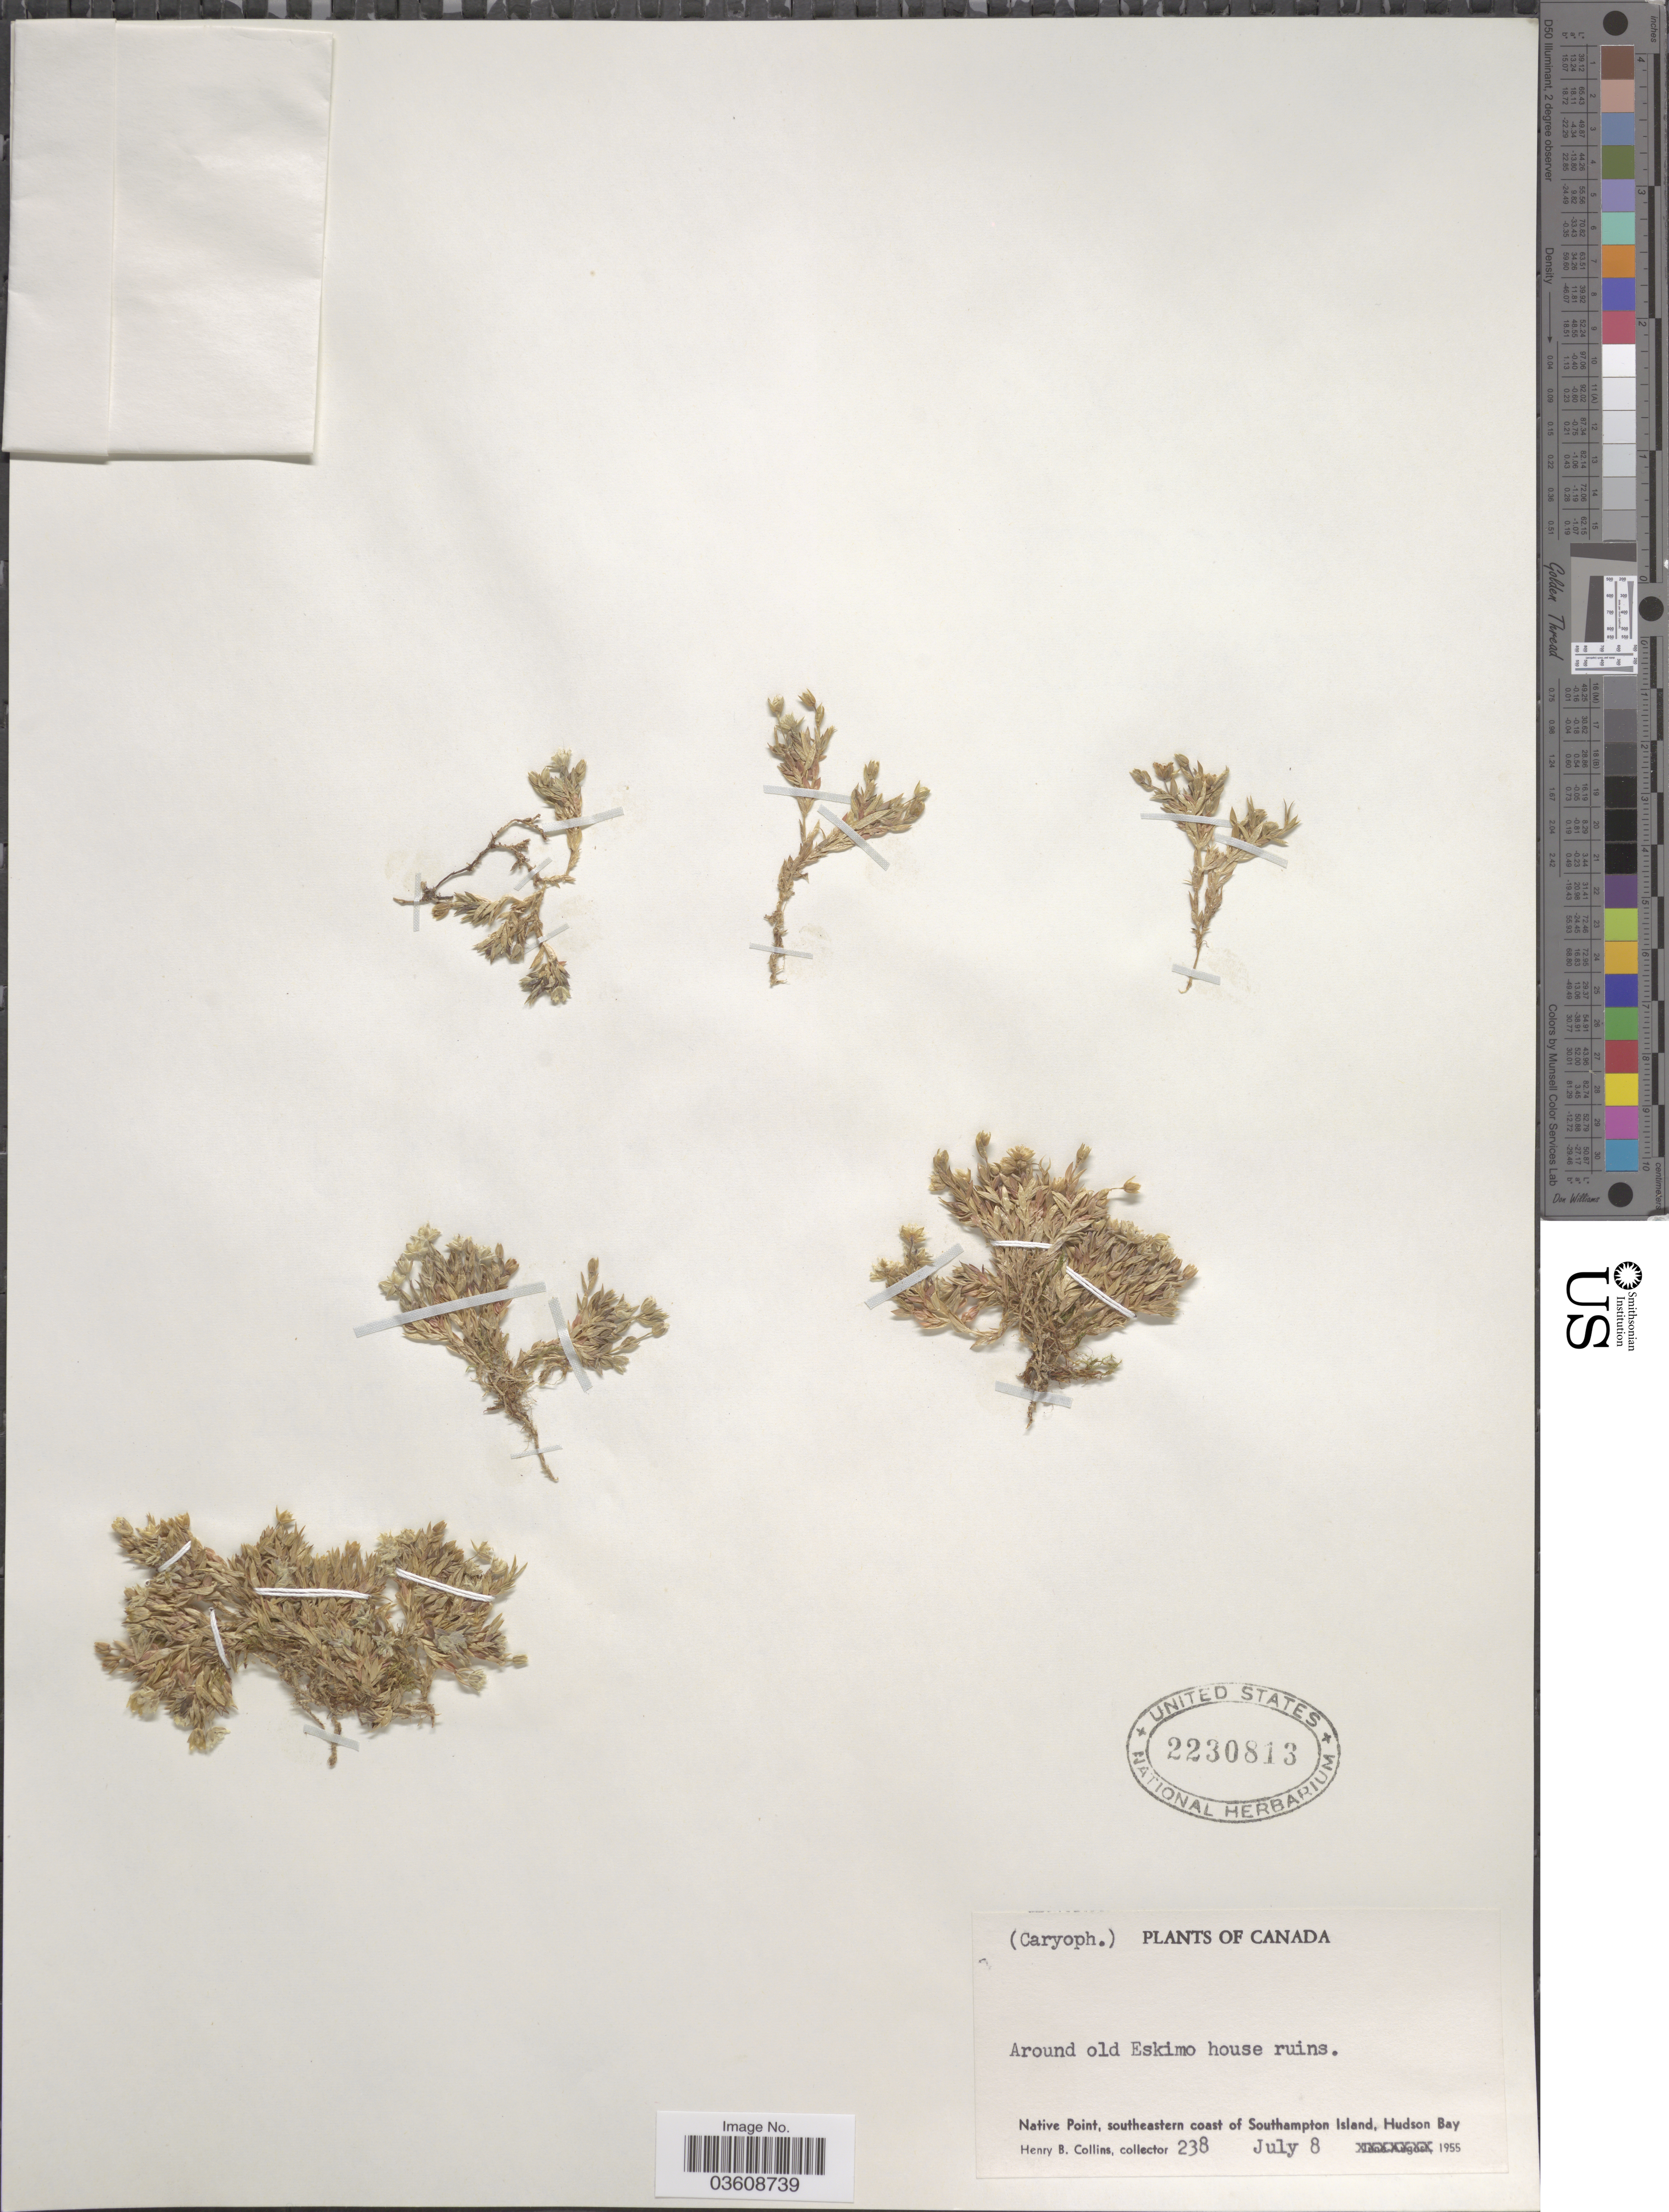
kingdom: Plantae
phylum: Tracheophyta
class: Magnoliopsida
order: Caryophyllales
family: Caryophyllaceae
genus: Stellaria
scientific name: Stellaria longipes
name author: Goldie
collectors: H. Collins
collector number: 238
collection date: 1955-07-08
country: Canada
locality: Around old Eskimo house ruins. Native Point, southeastern coast of Southampton Island, Hudson Bay.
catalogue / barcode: US 2230813